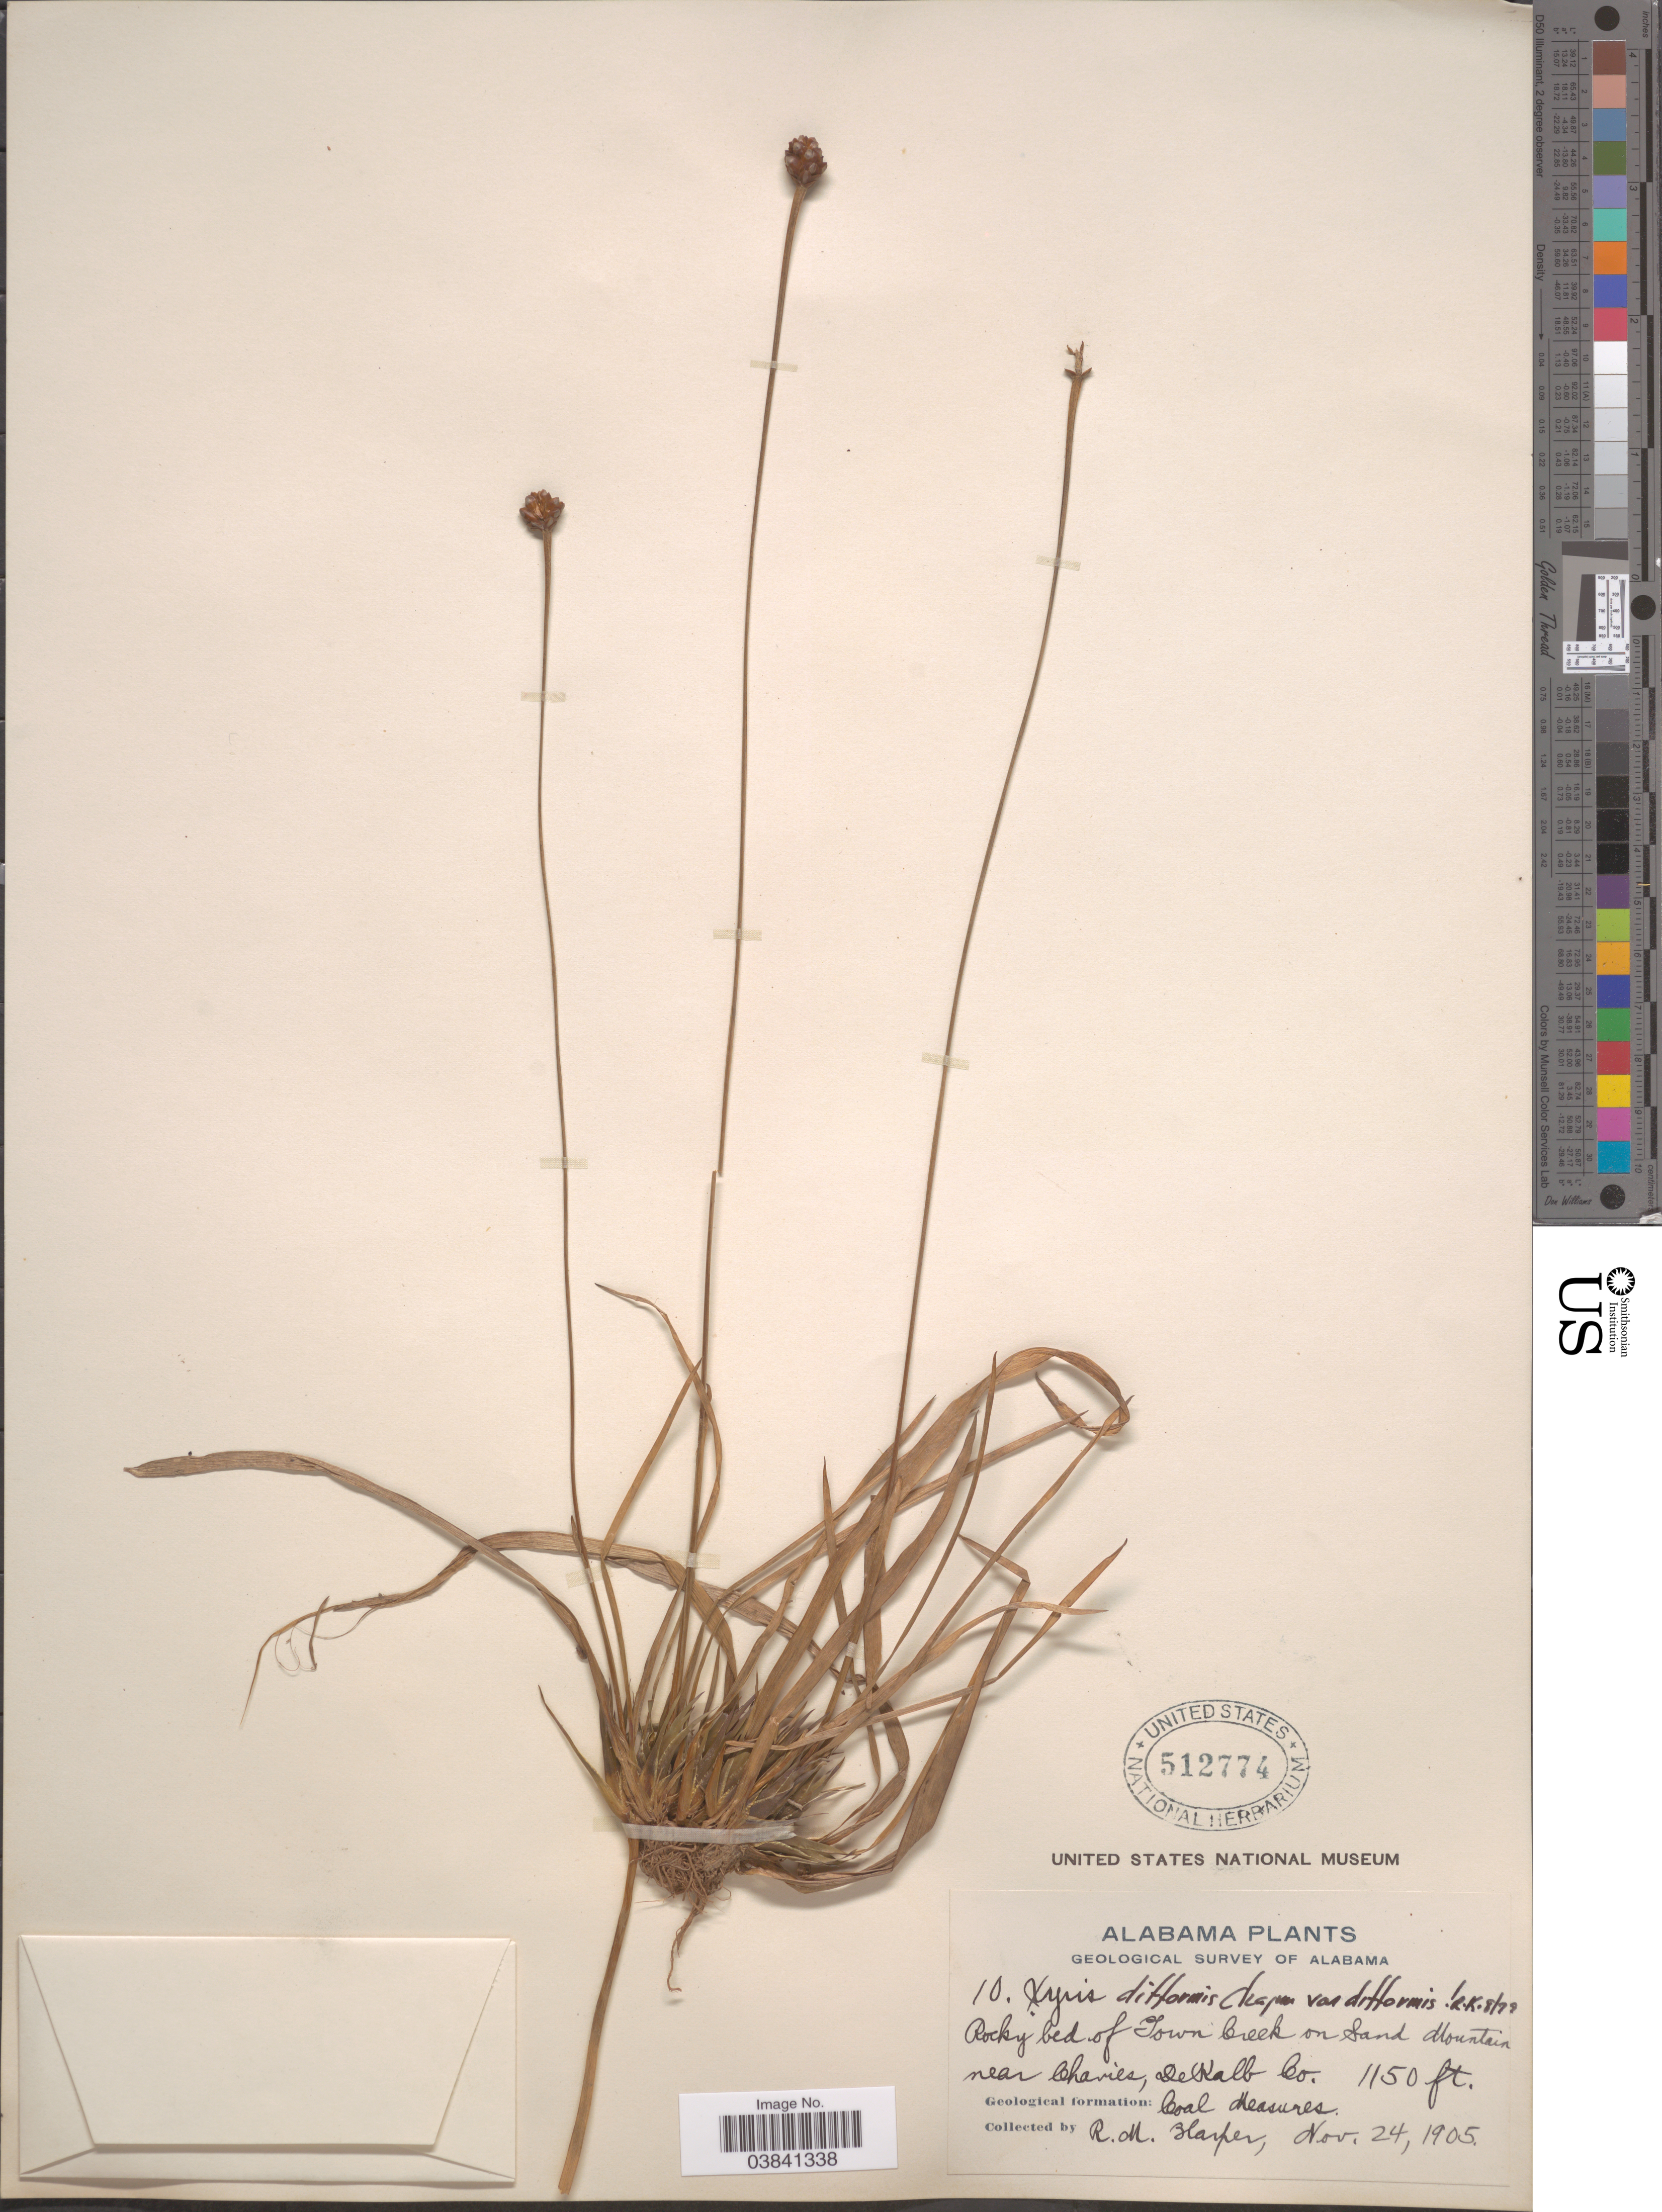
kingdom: Plantae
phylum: Tracheophyta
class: Liliopsida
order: Poales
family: Xyridaceae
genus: Xyris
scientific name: Xyris difformis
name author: Chapm.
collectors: R. M. Harper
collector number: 10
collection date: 1905-11-24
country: United States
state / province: Alabama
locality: Rocky bed of Town Creek on Sand Mountain near Chavies, DeKalb Co.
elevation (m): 351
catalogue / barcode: US 512774